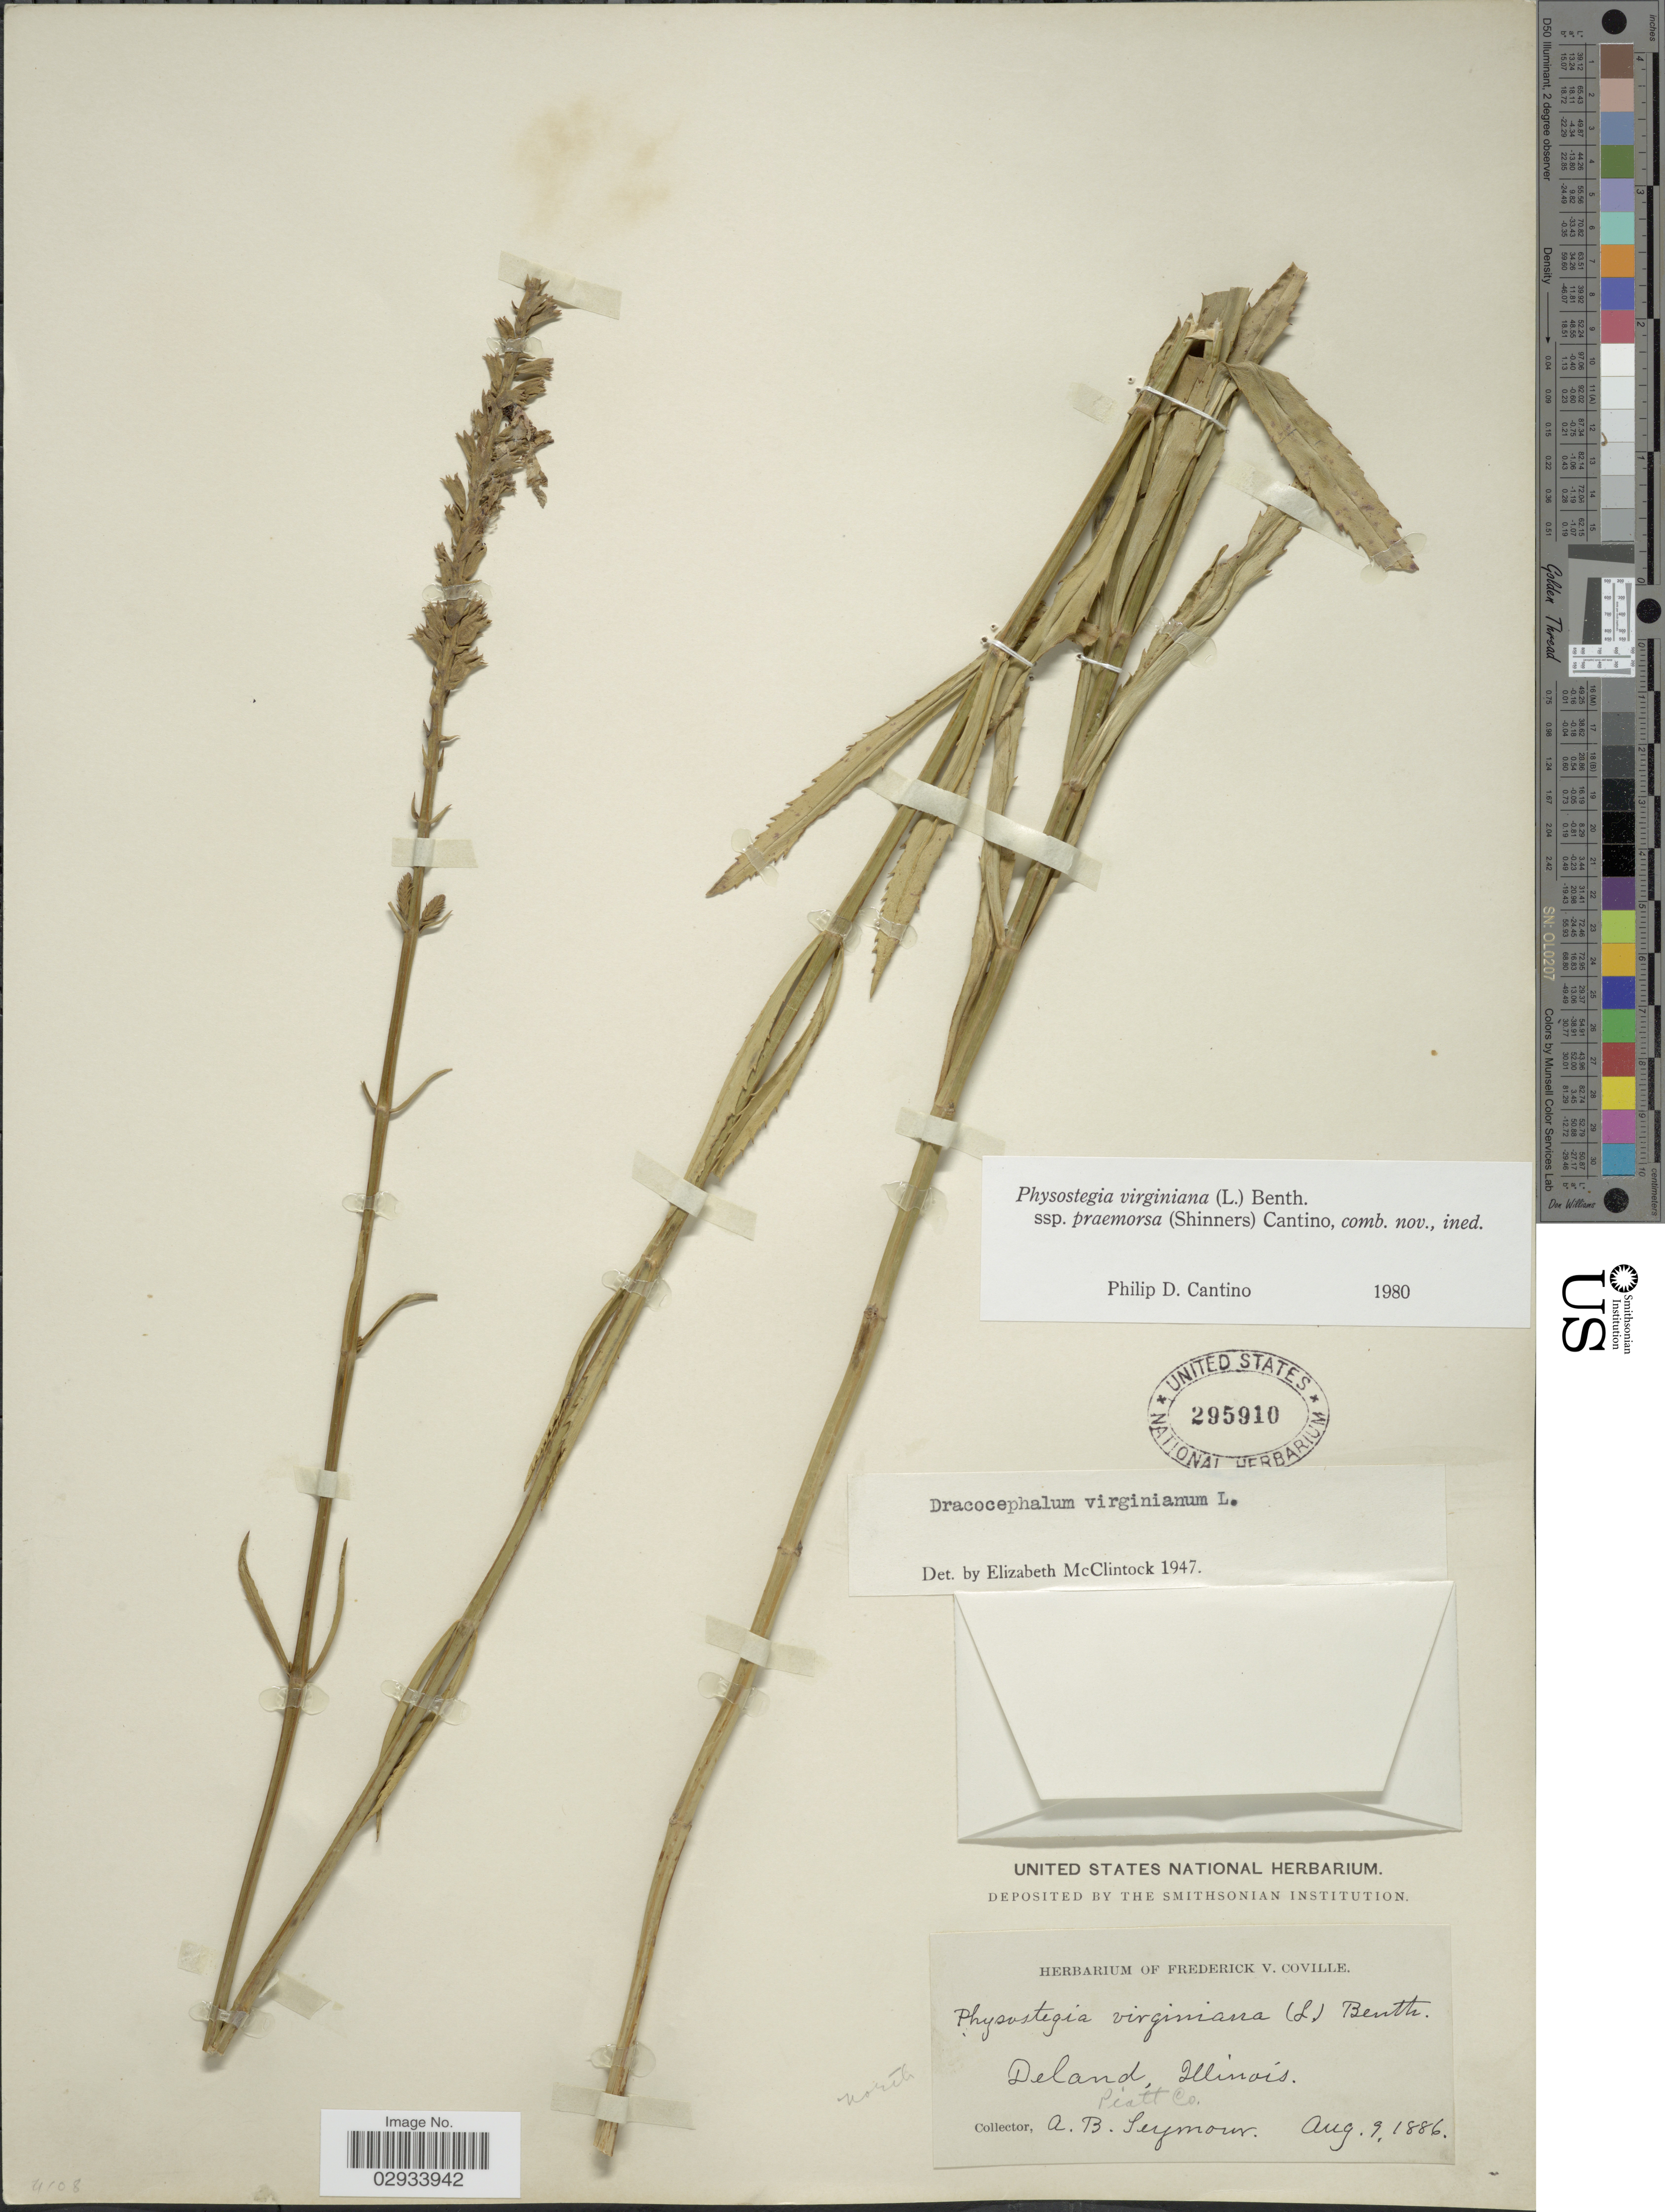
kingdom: Plantae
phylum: Tracheophyta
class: Magnoliopsida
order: Lamiales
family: Lamiaceae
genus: Physostegia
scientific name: Physostegia virginiana subsp. praemorsa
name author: (Shinners) P.D. Cantino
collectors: A. Seymour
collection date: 1886-08-09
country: United States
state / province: Illinois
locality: Deland, Piatt Co.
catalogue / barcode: US 295910